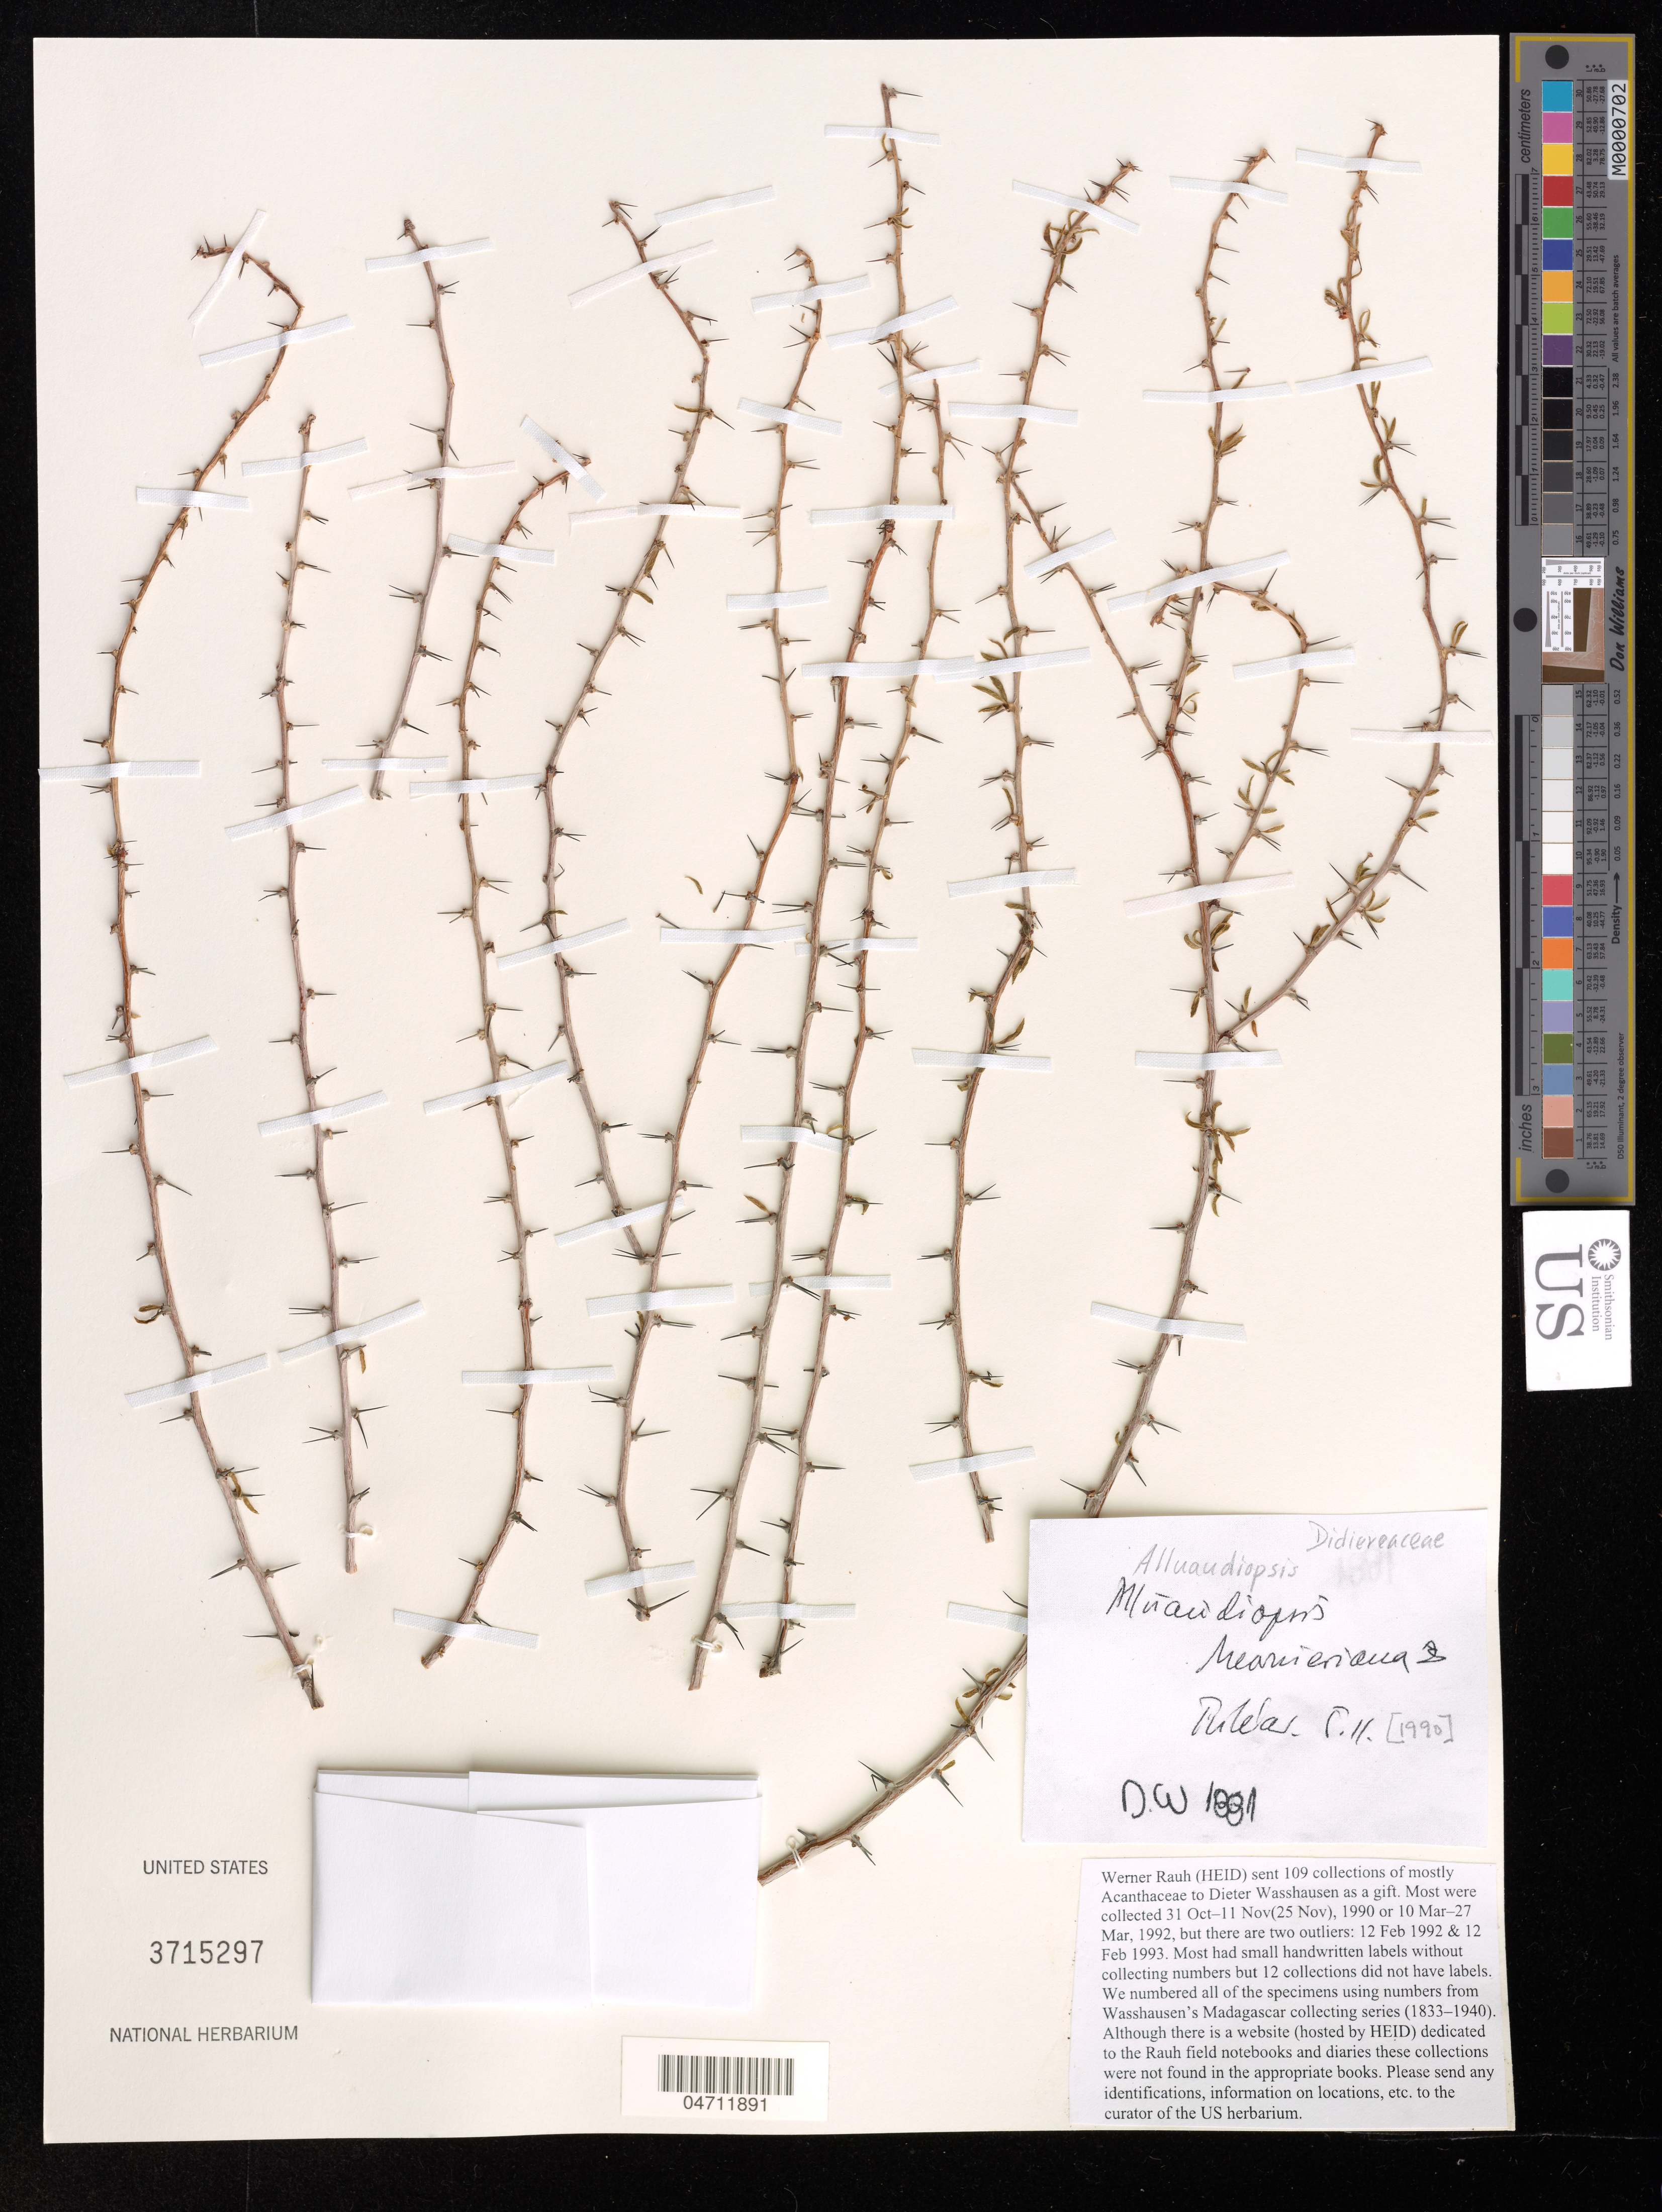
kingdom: Plantae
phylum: Tracheophyta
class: Magnoliopsida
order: Caryophyllales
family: Didiereaceae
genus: Alluaudiopsis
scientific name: Alluaudiopsis sp.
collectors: W. Rauh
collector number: DW 1881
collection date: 1990-11-03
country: Madagascar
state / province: Atsimo-Andrefana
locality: Toliara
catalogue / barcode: US 3715297